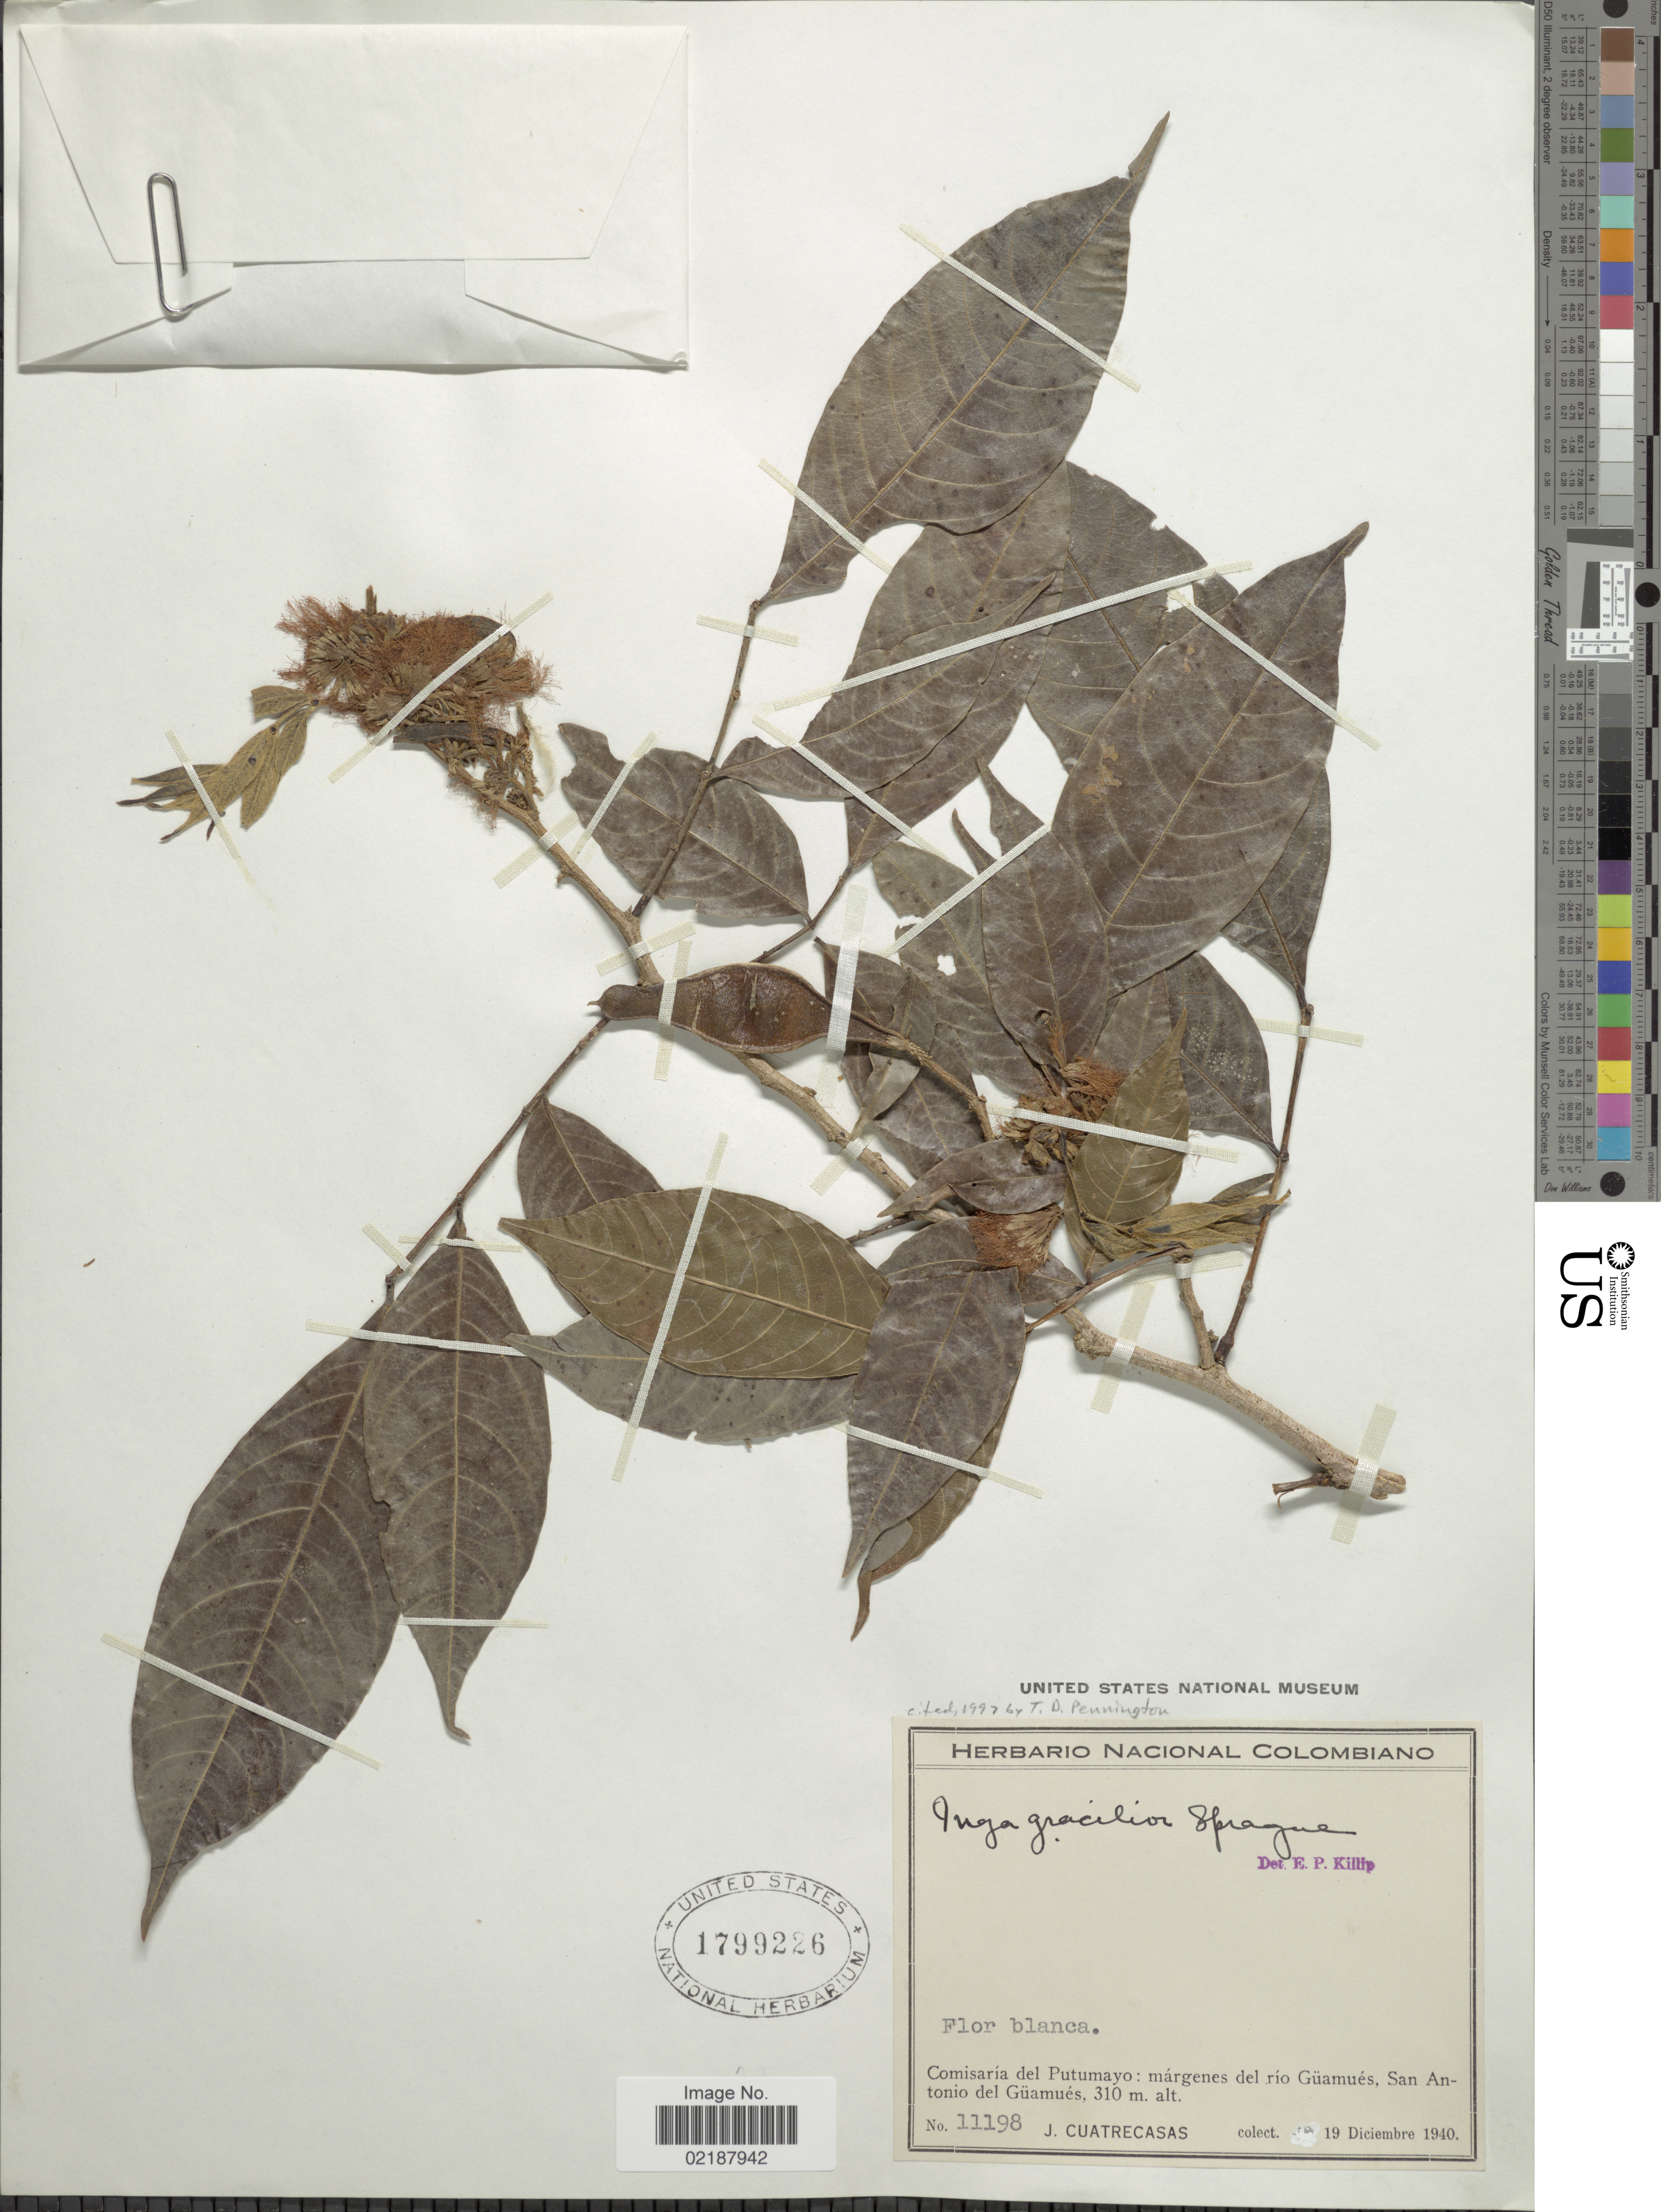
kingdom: Plantae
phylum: Tracheophyta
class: Magnoliopsida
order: Fabales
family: Fabaceae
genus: Inga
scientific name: Inga gracilior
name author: Sprague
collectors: J. Cuatrecasas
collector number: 11198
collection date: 1940-12-19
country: Colombia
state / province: Putumayo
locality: Comisaria del Putumayo: margenes del rio Guamues, San Antonio del Guamues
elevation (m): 310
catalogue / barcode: US 1799226